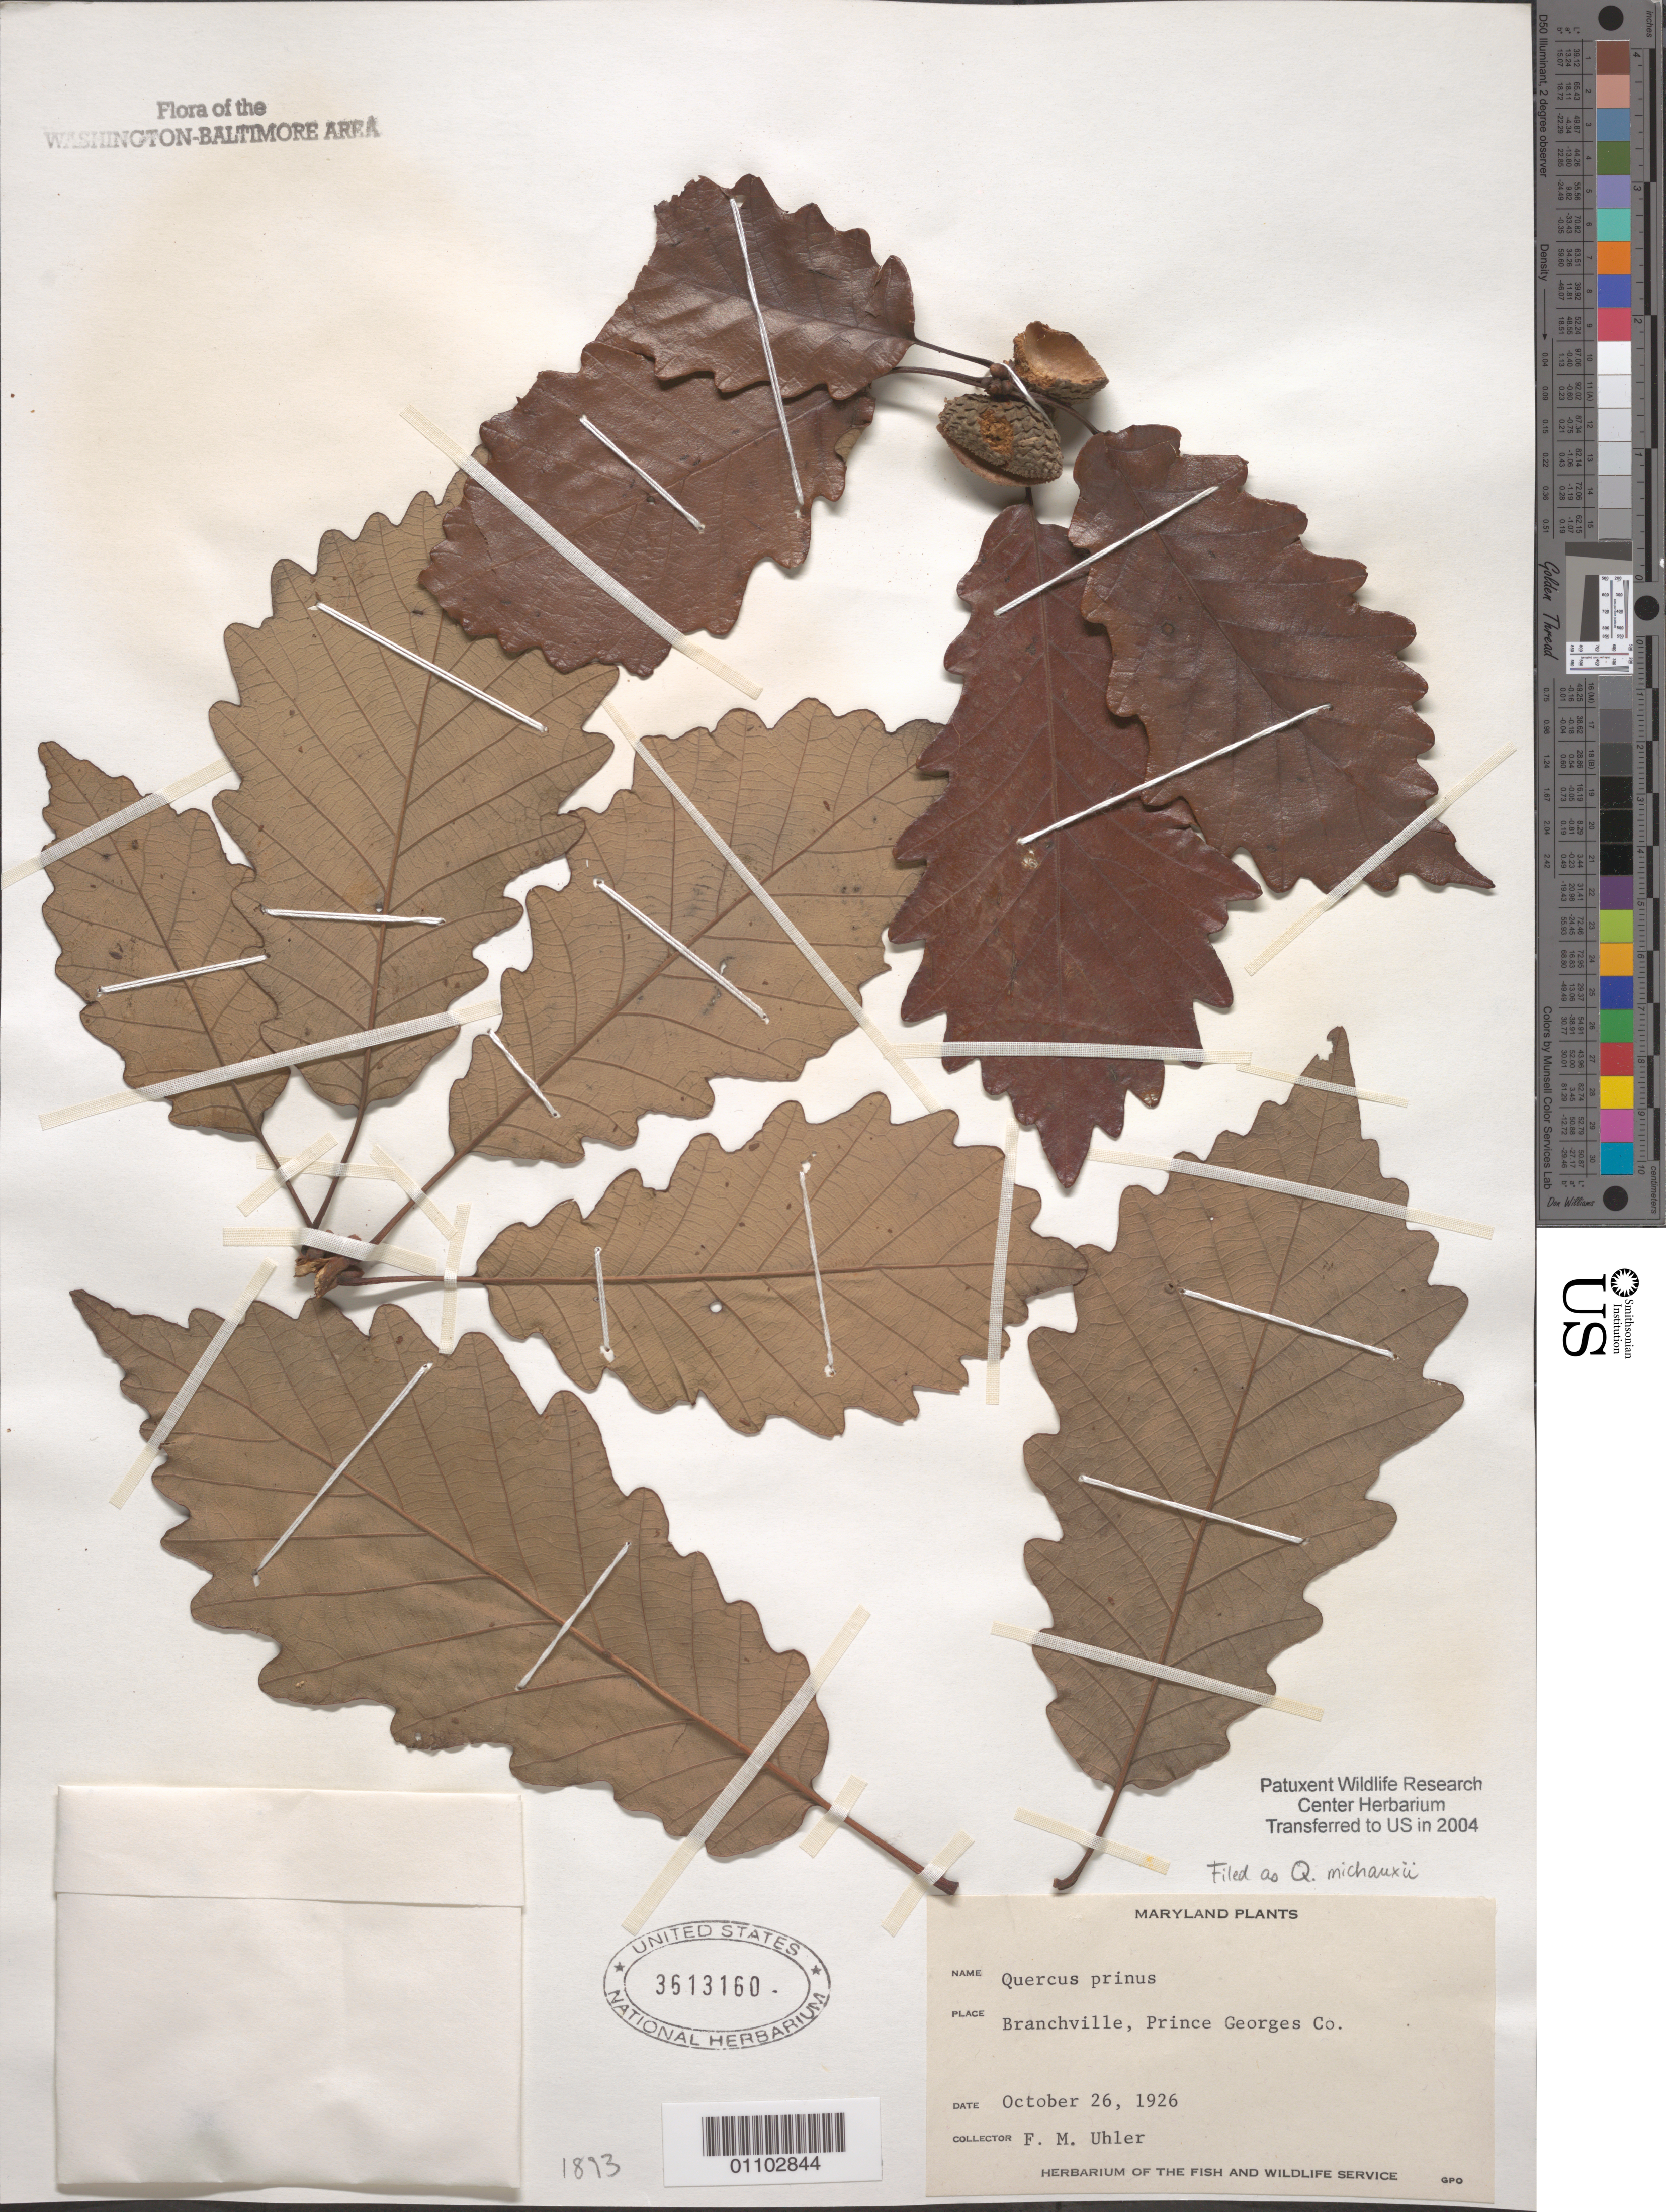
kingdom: Plantae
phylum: Tracheophyta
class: Magnoliopsida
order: Fagales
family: Fagaceae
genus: Quercus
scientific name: Quercus michauxii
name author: Nutt.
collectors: F. M. Uhler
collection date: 1926-10-26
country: United States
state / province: Maryland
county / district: Prince George's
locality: Branchville.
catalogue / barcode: US 3613160